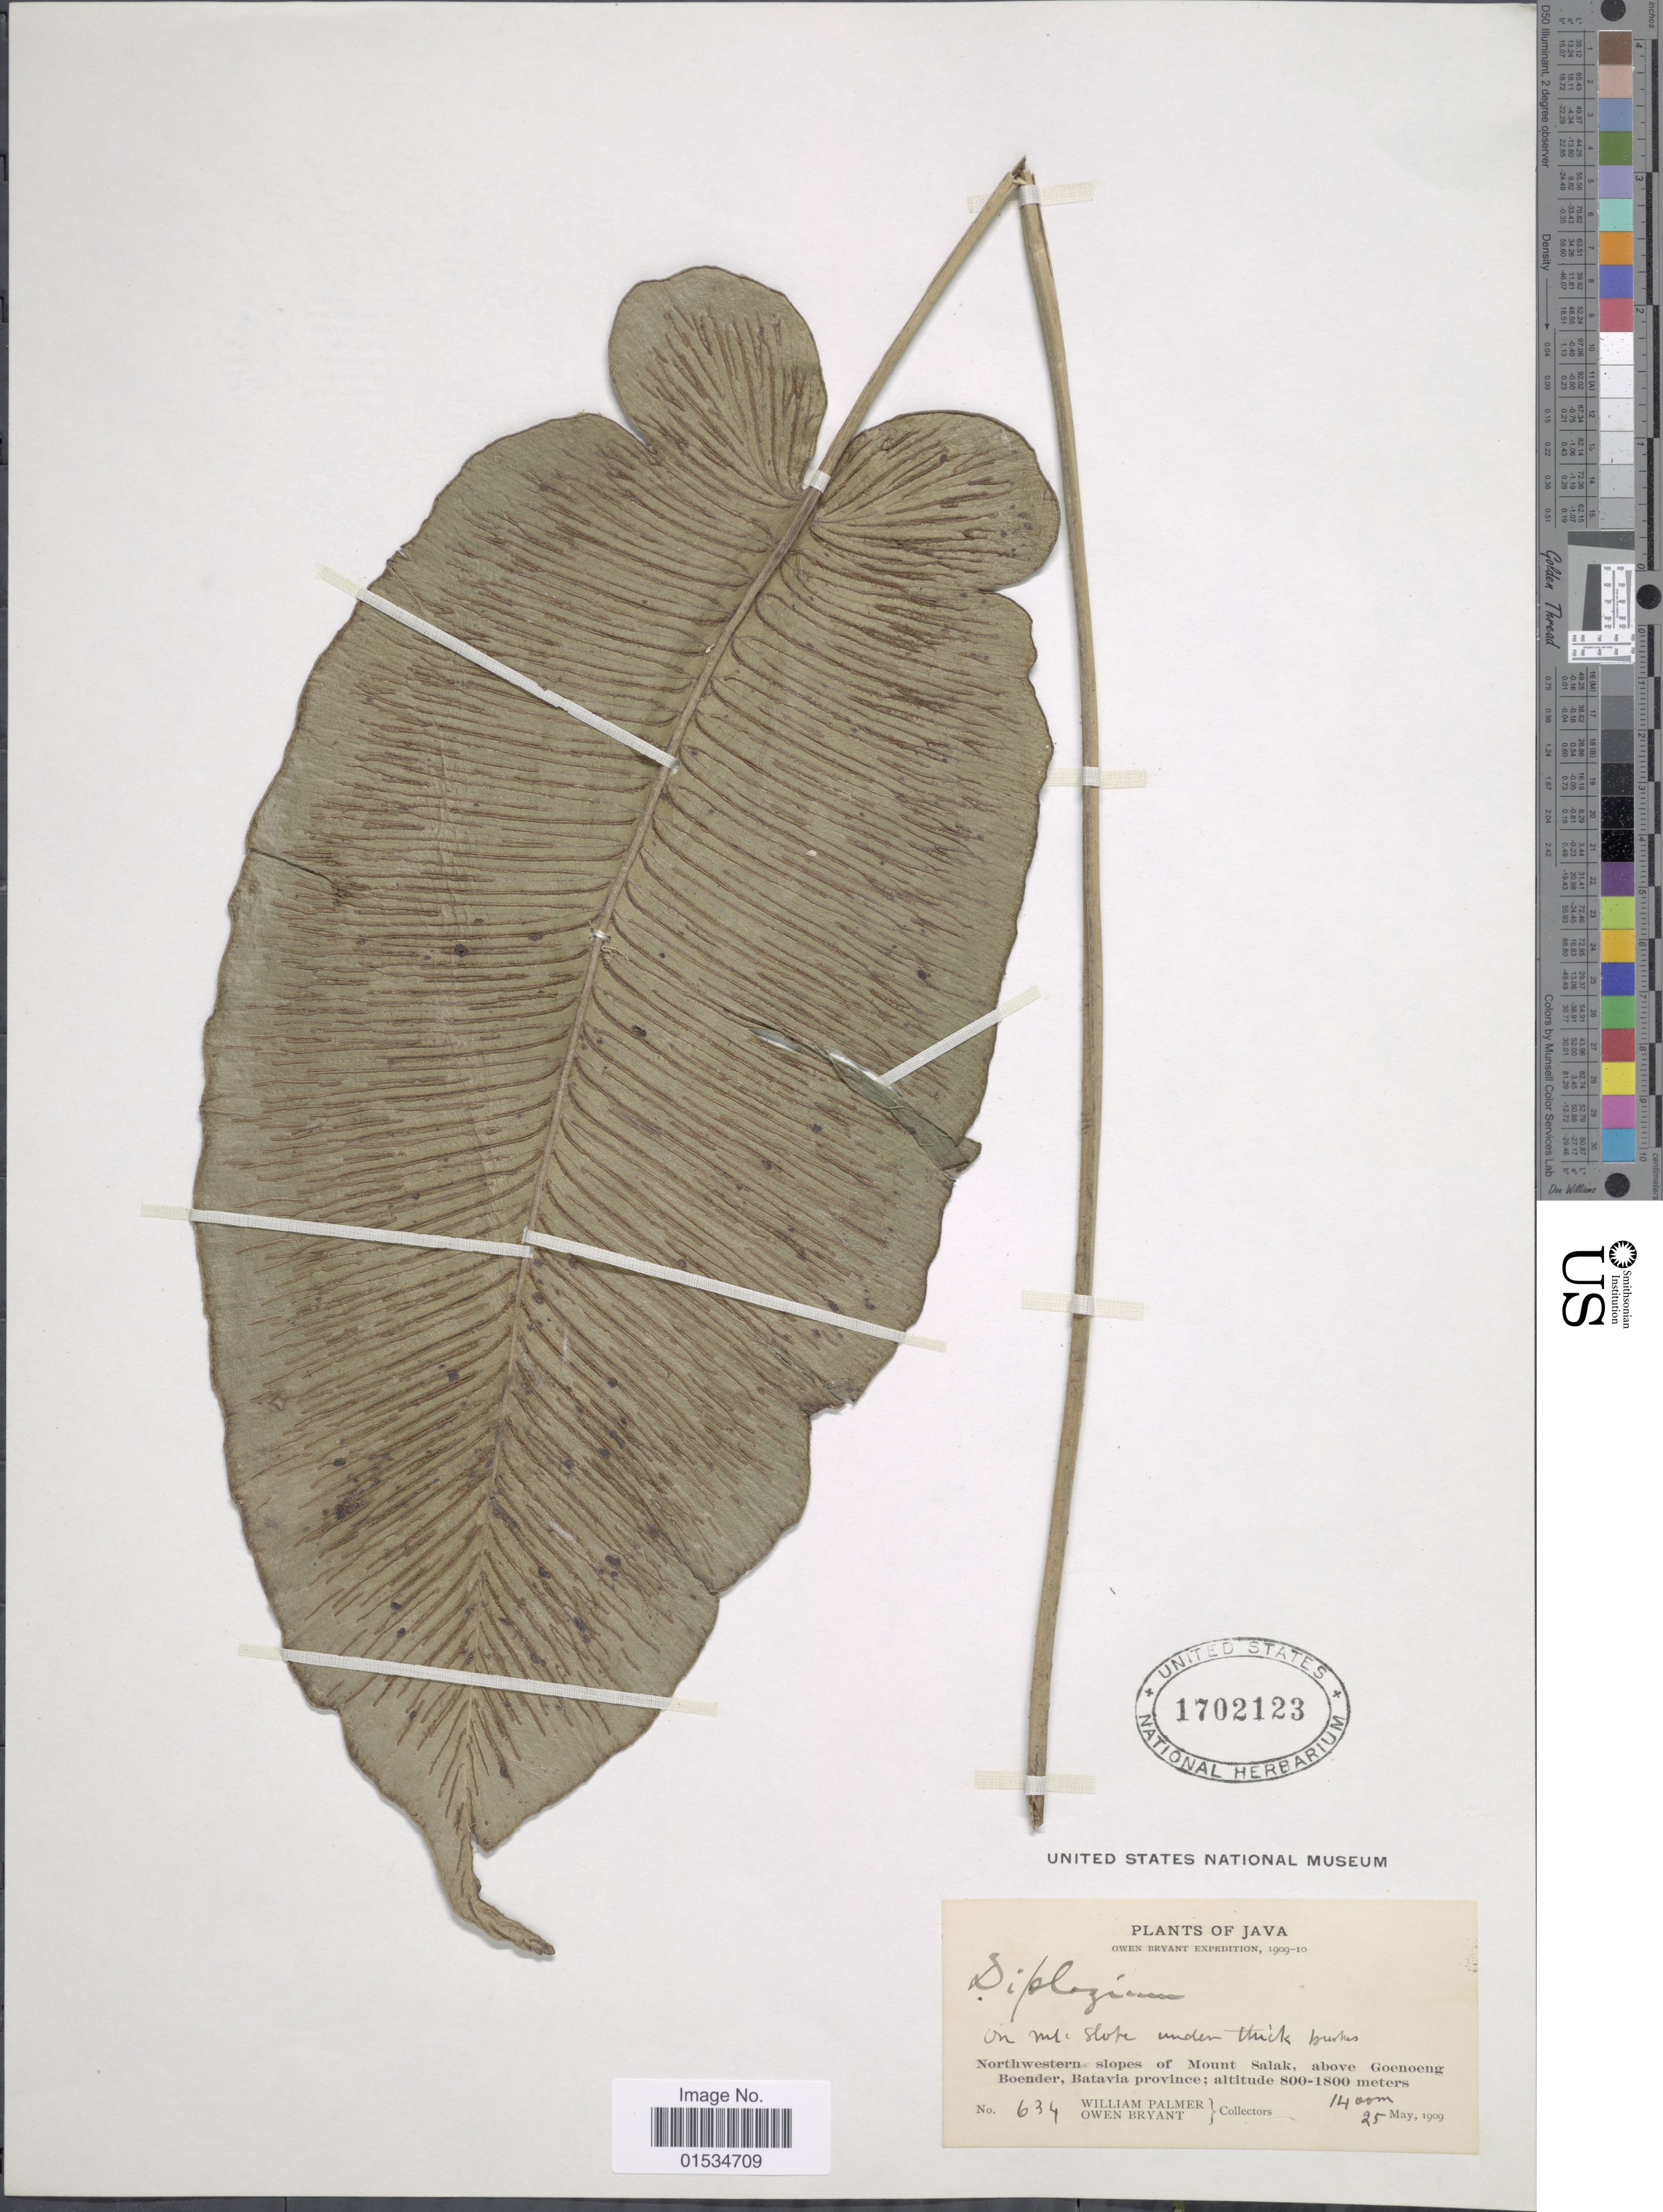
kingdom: Plantae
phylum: Tracheophyta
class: Polypodiopsida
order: Polypodiales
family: Athyriaceae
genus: Diplazium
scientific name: Diplazium cariomorphum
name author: Alderw.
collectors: W. Palmer & O. Bryant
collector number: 634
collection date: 1909-05-25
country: Indonesia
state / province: Java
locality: On Mt. Slope under thick mucus, Northwestern slopes of Mount Salak, above Goenoeng Boender, Batavia Province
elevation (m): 1400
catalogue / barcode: US 1702123